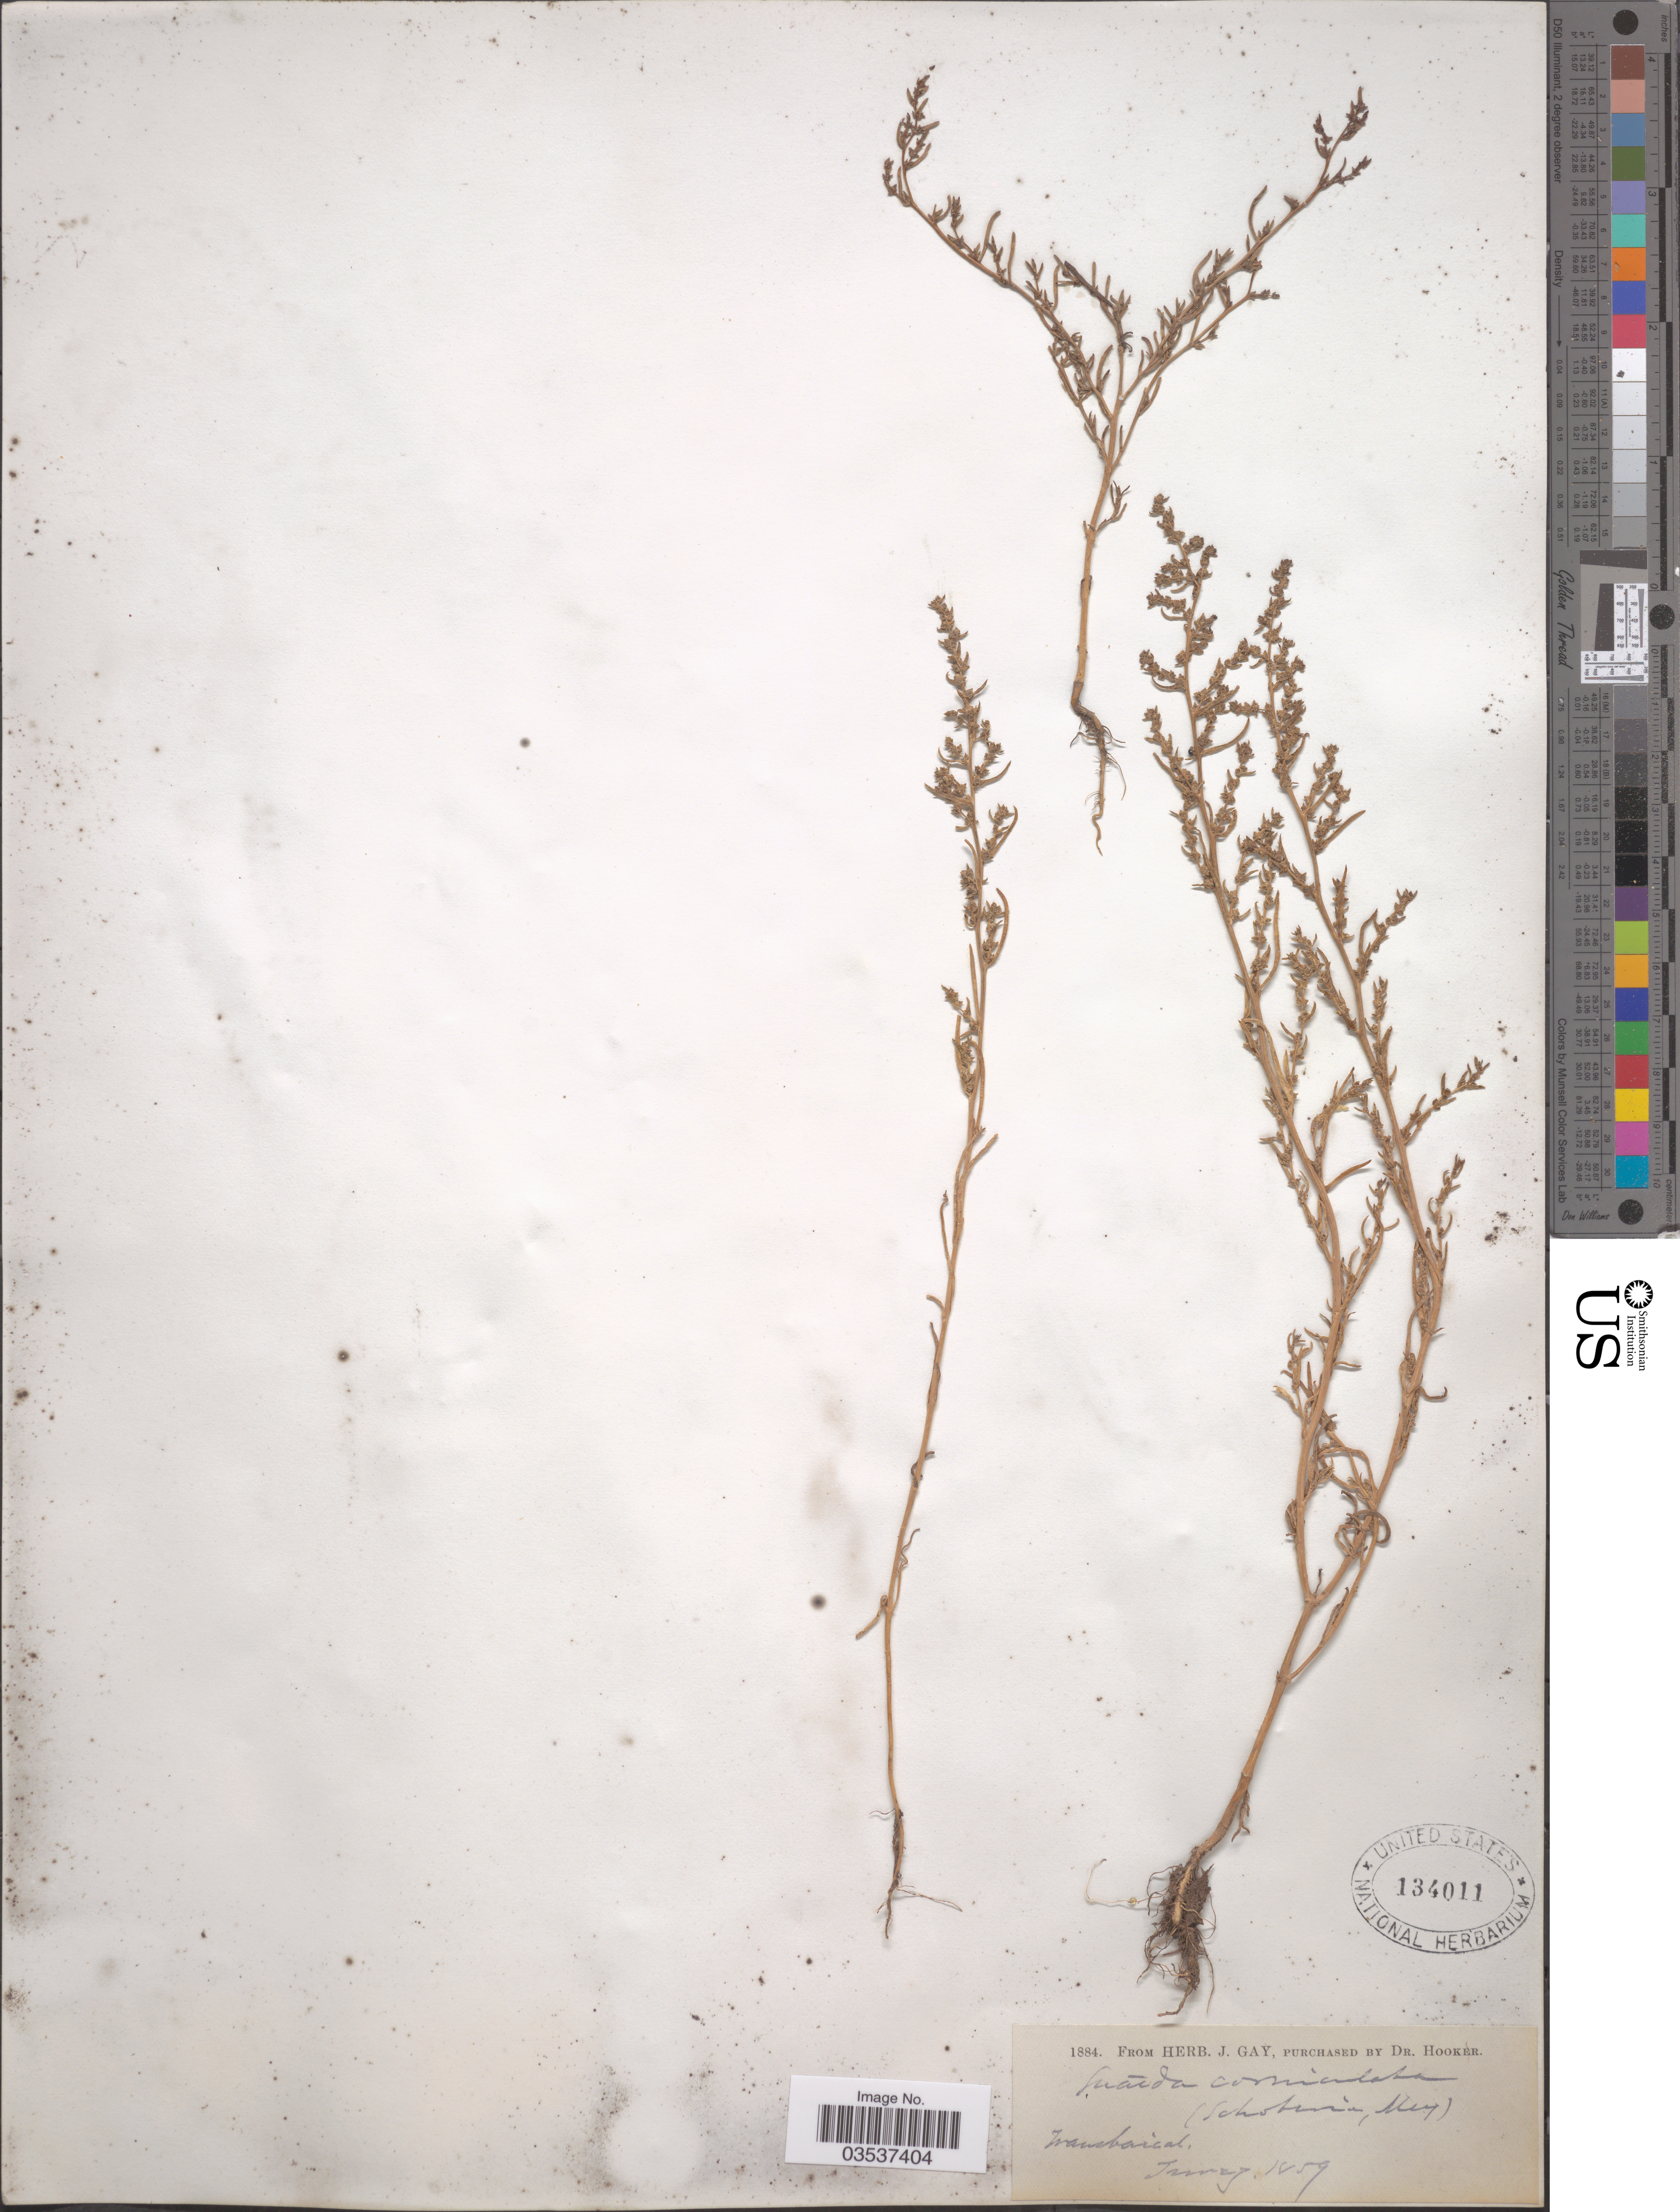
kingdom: Plantae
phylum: Tracheophyta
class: Magnoliopsida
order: Caryophyllales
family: Amaranthaceae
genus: Suaeda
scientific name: Suaeda corniculata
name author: (C.A. Mey.) Bunge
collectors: ex herb. J. Gay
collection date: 1859-06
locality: Transbaical.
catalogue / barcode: US 134011